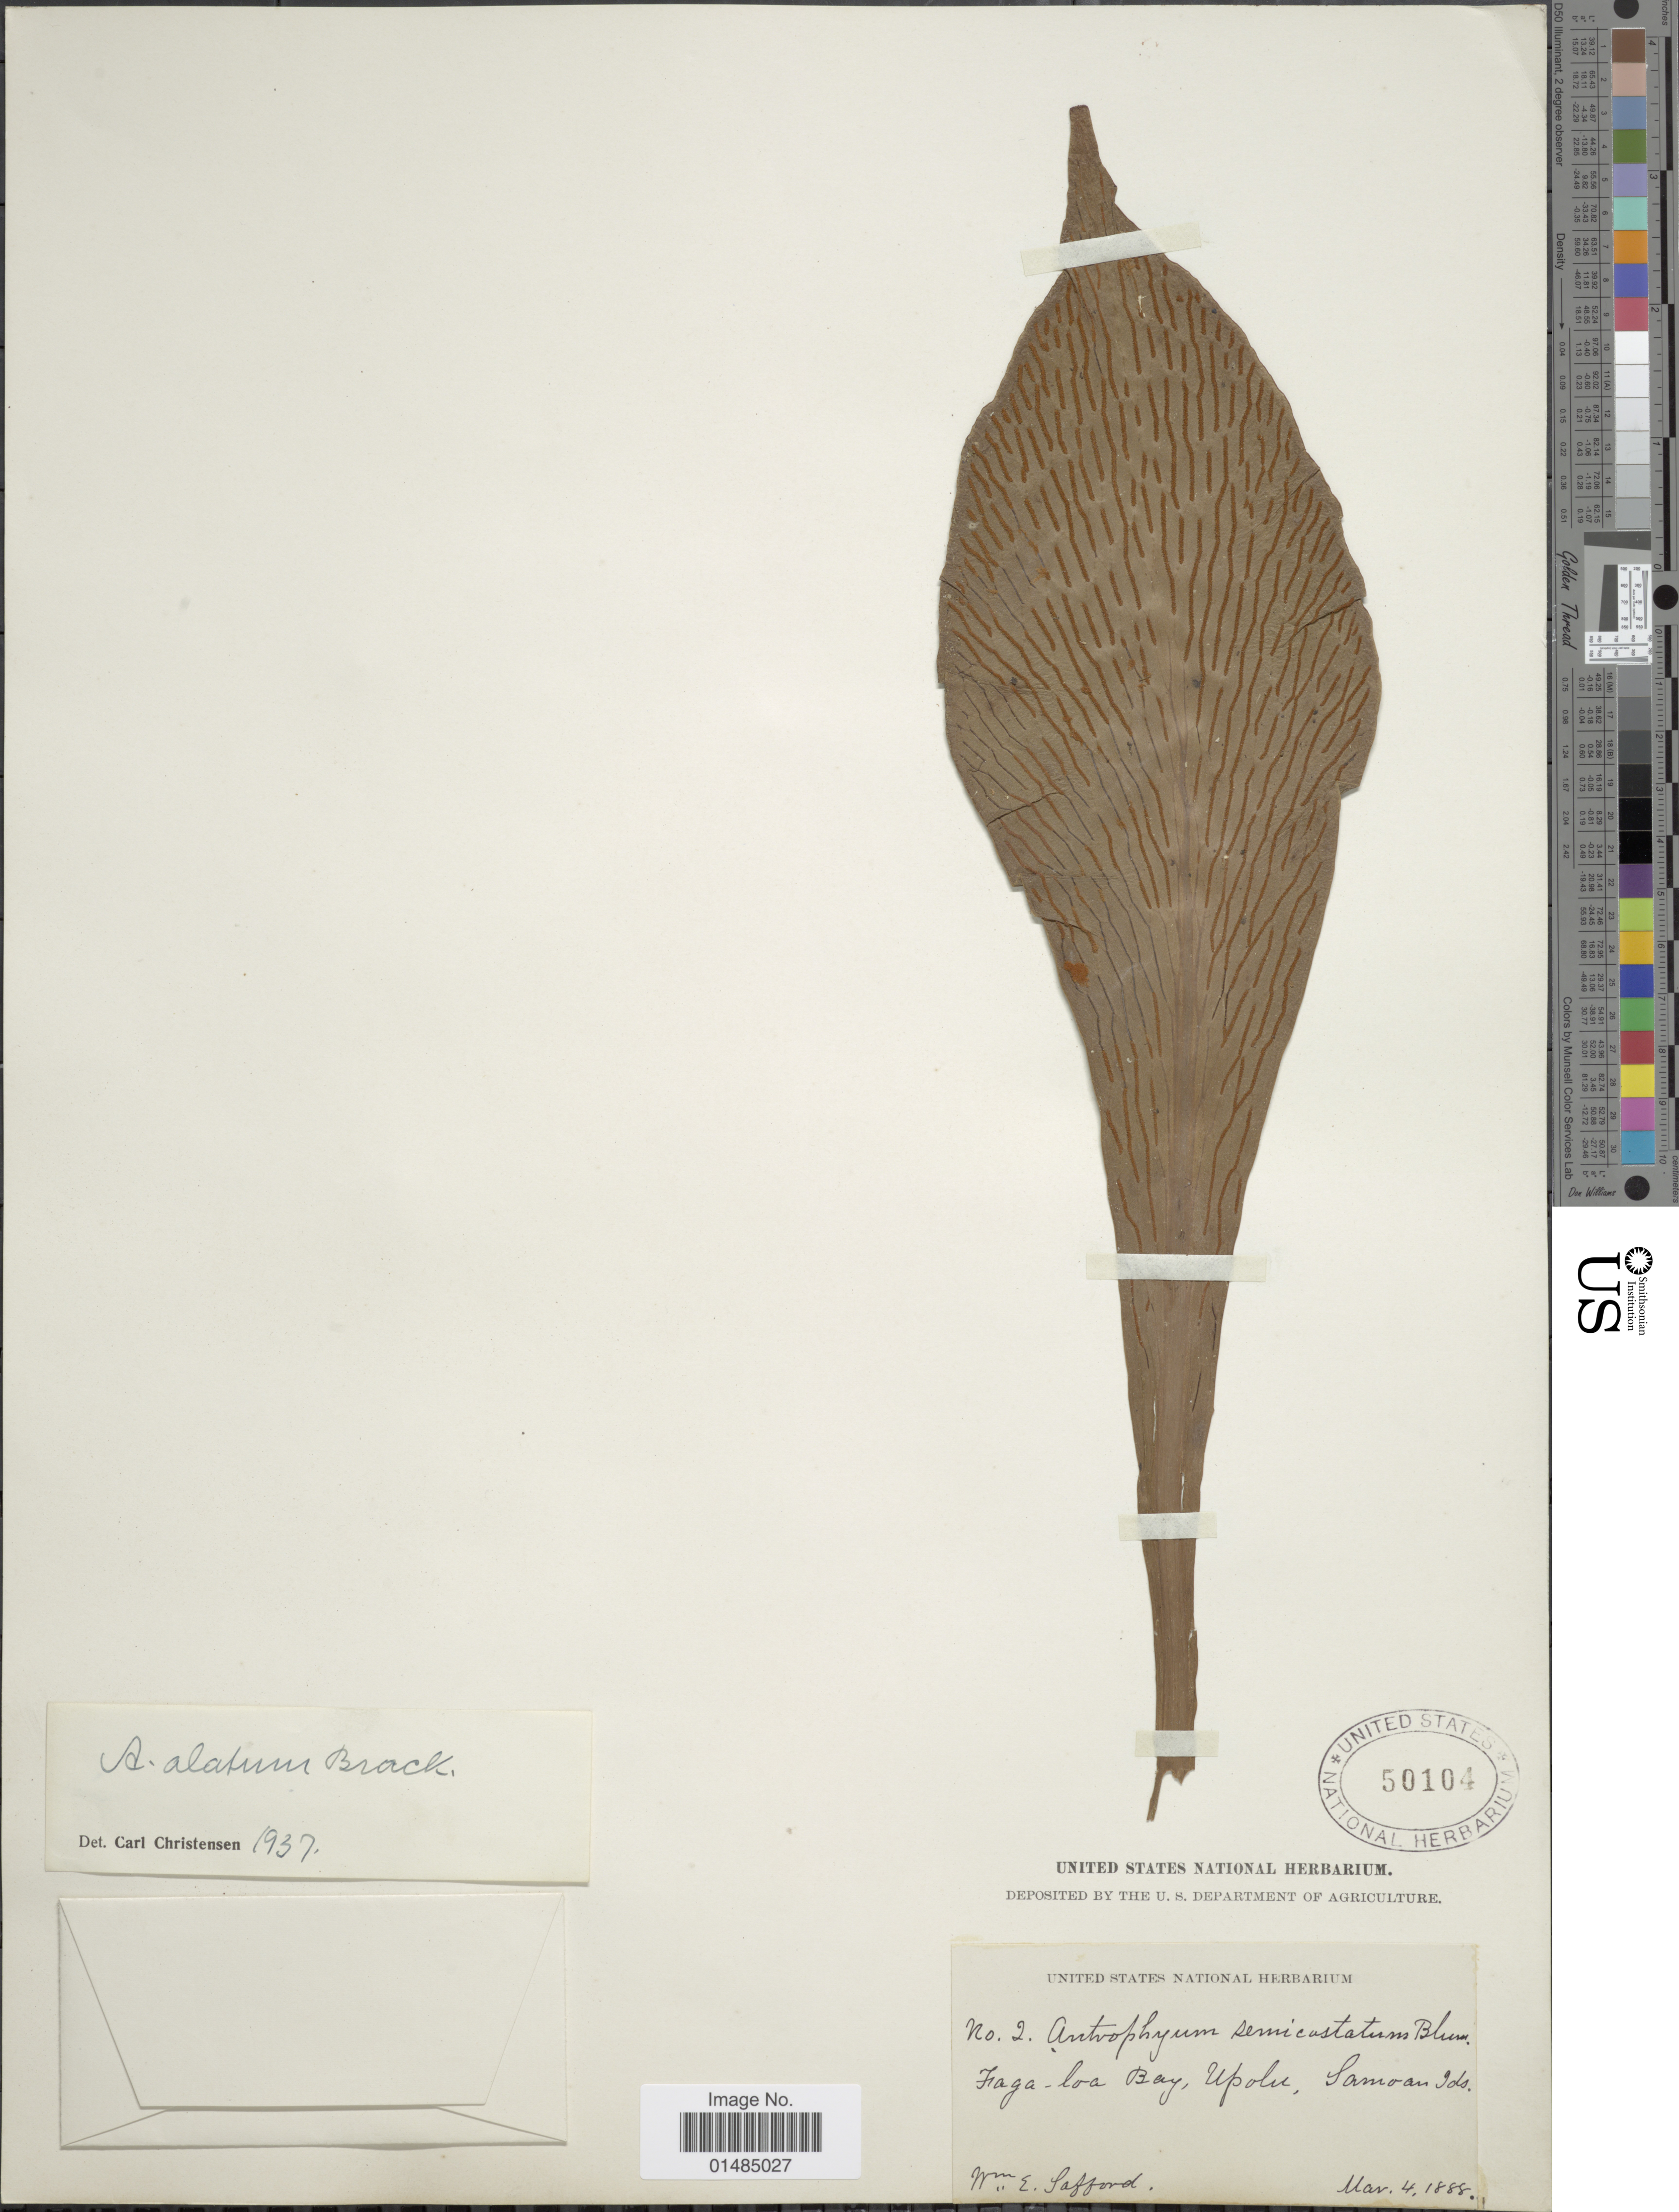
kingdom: Plantae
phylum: Tracheophyta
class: Polypodiopsida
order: Polypodiales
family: Pteridaceae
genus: Antrophyum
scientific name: Antrophyum alatum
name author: Brack. in Wilkes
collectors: W. E. Safford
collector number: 2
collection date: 1888-03-04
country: Samoa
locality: Fangaloa Bay, Upolu, Samoa.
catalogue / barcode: US 50104